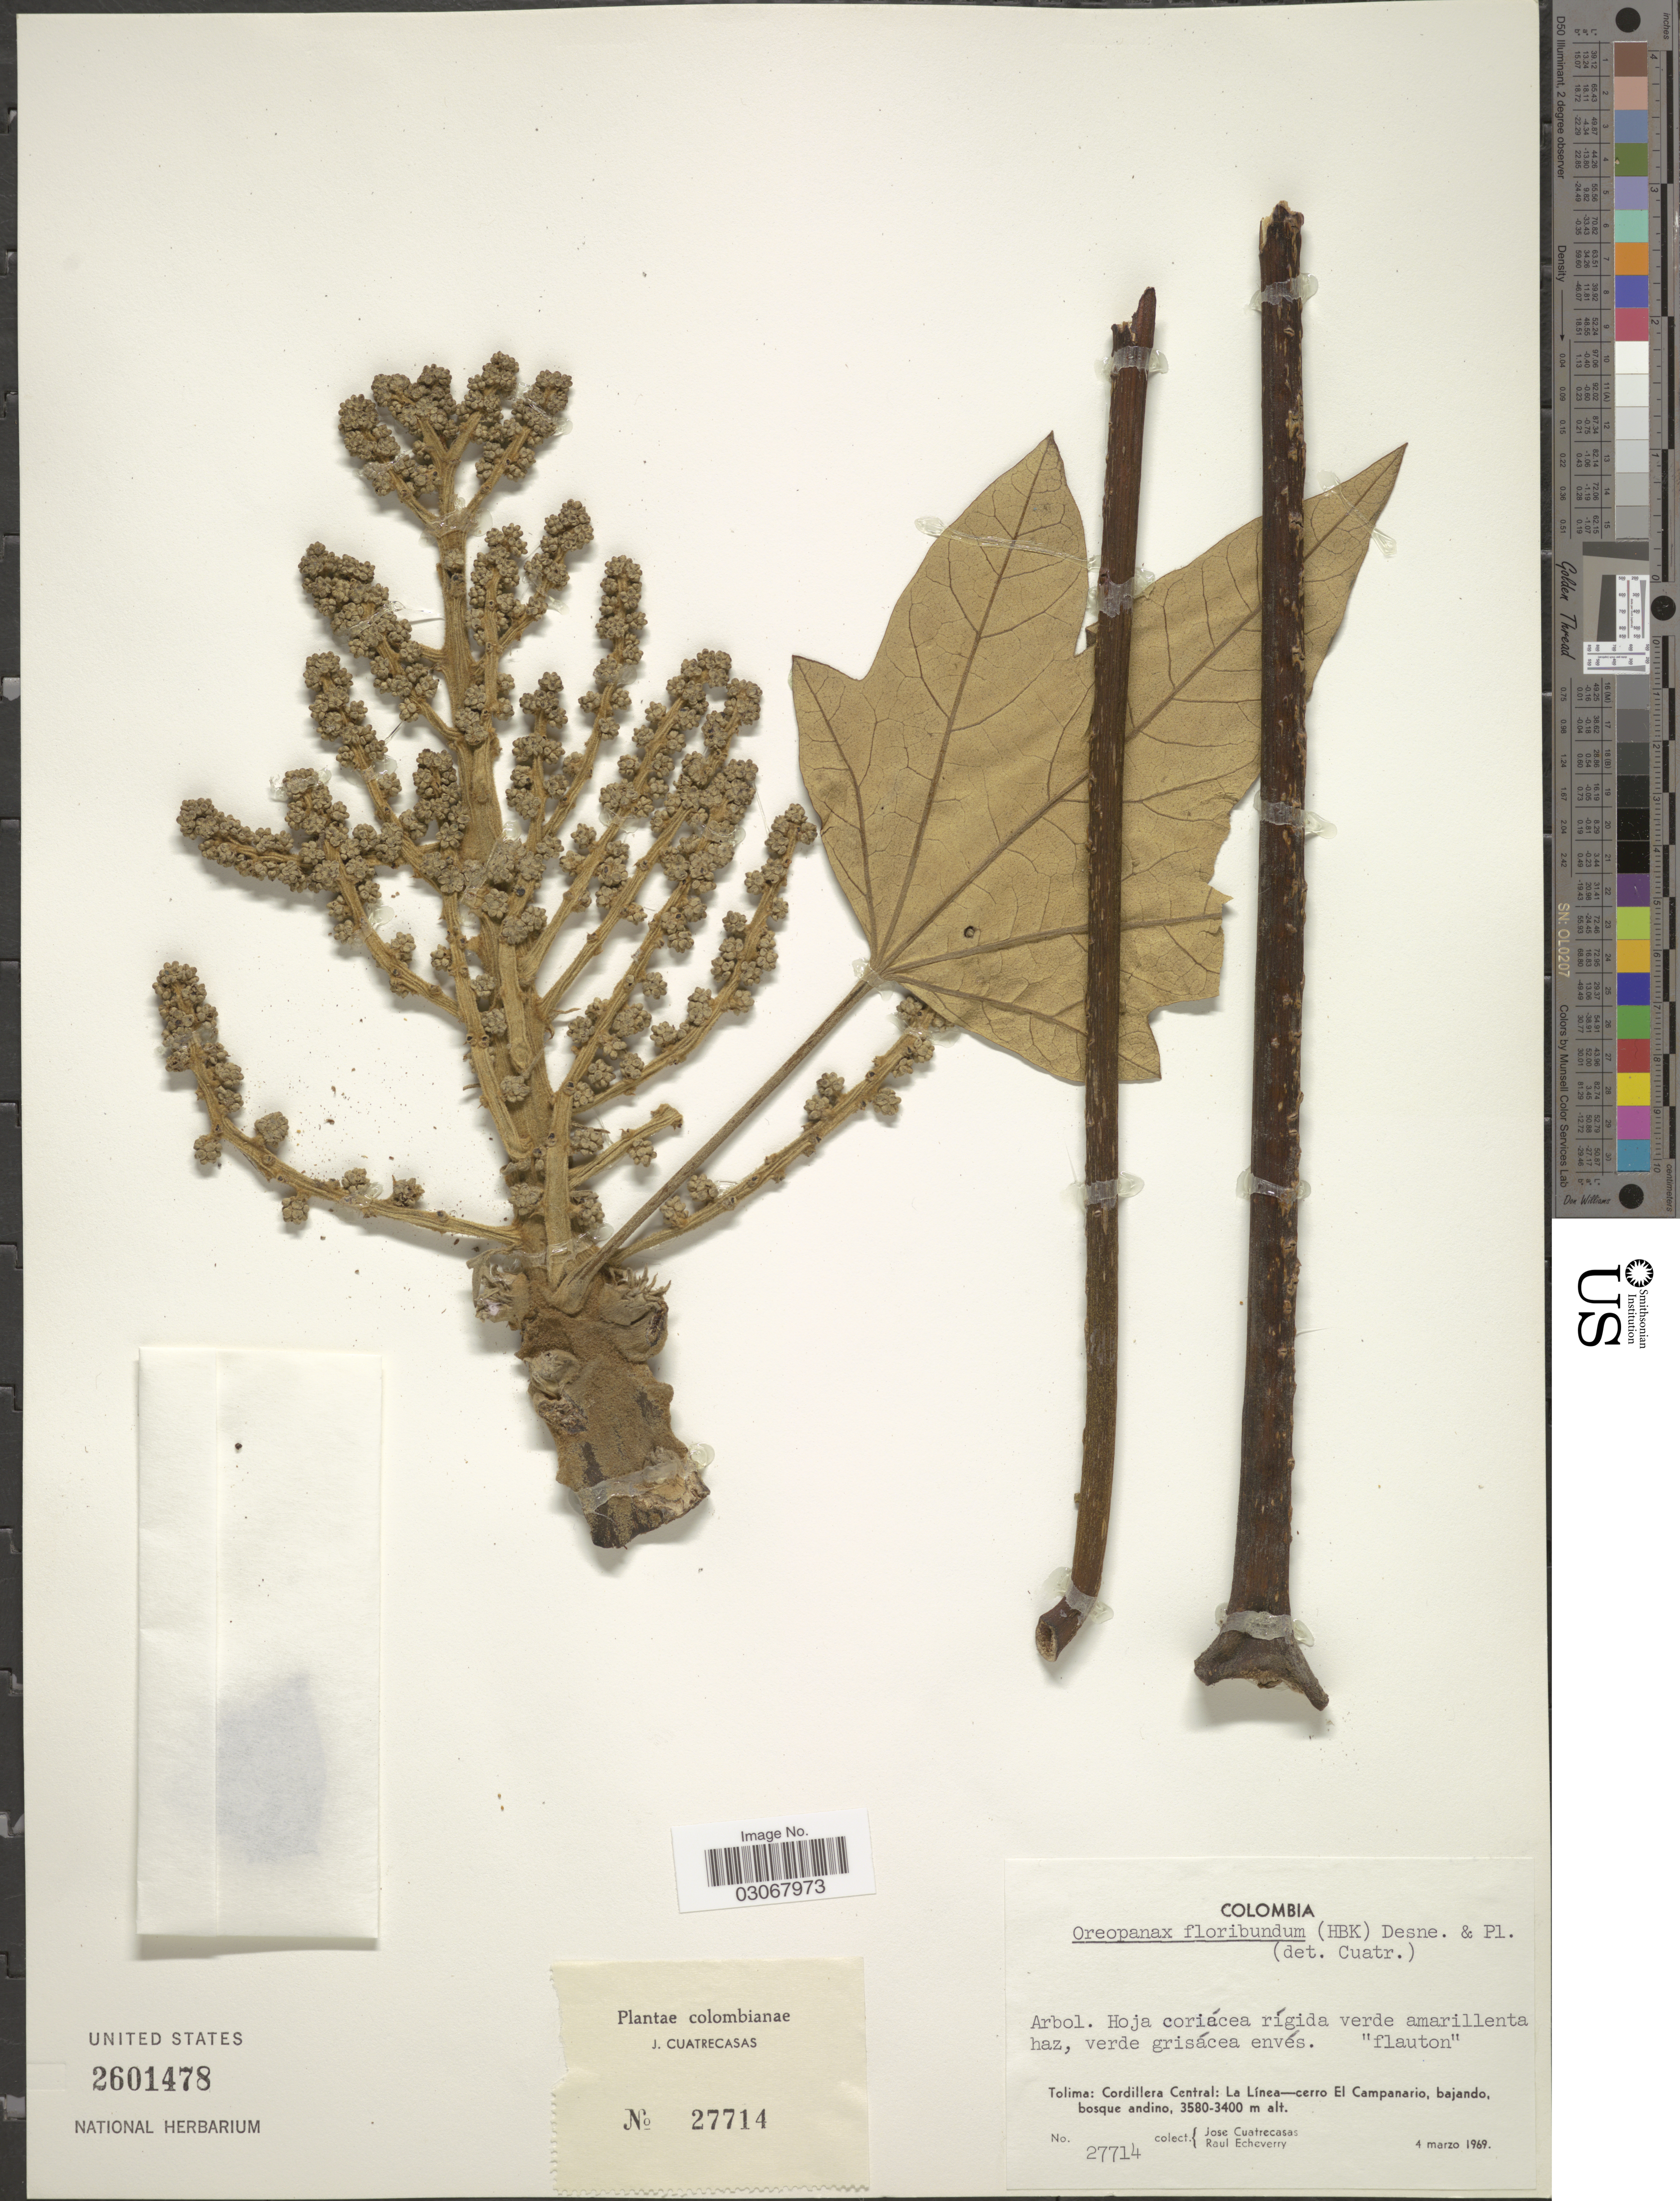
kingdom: Plantae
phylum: Tracheophyta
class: Magnoliopsida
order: Apiales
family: Araliaceae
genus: Oreopanax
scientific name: Oreopanax floribundus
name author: (Kunth) Decne. & Planch.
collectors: J. Cuatrecasas & R. Echeverry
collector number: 27714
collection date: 1969-03-04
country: Colombia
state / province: Tolima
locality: Cordillera Central: La Línea-cerro El Campanario, bajando, bosque andino.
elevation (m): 3400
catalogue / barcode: US 2601478